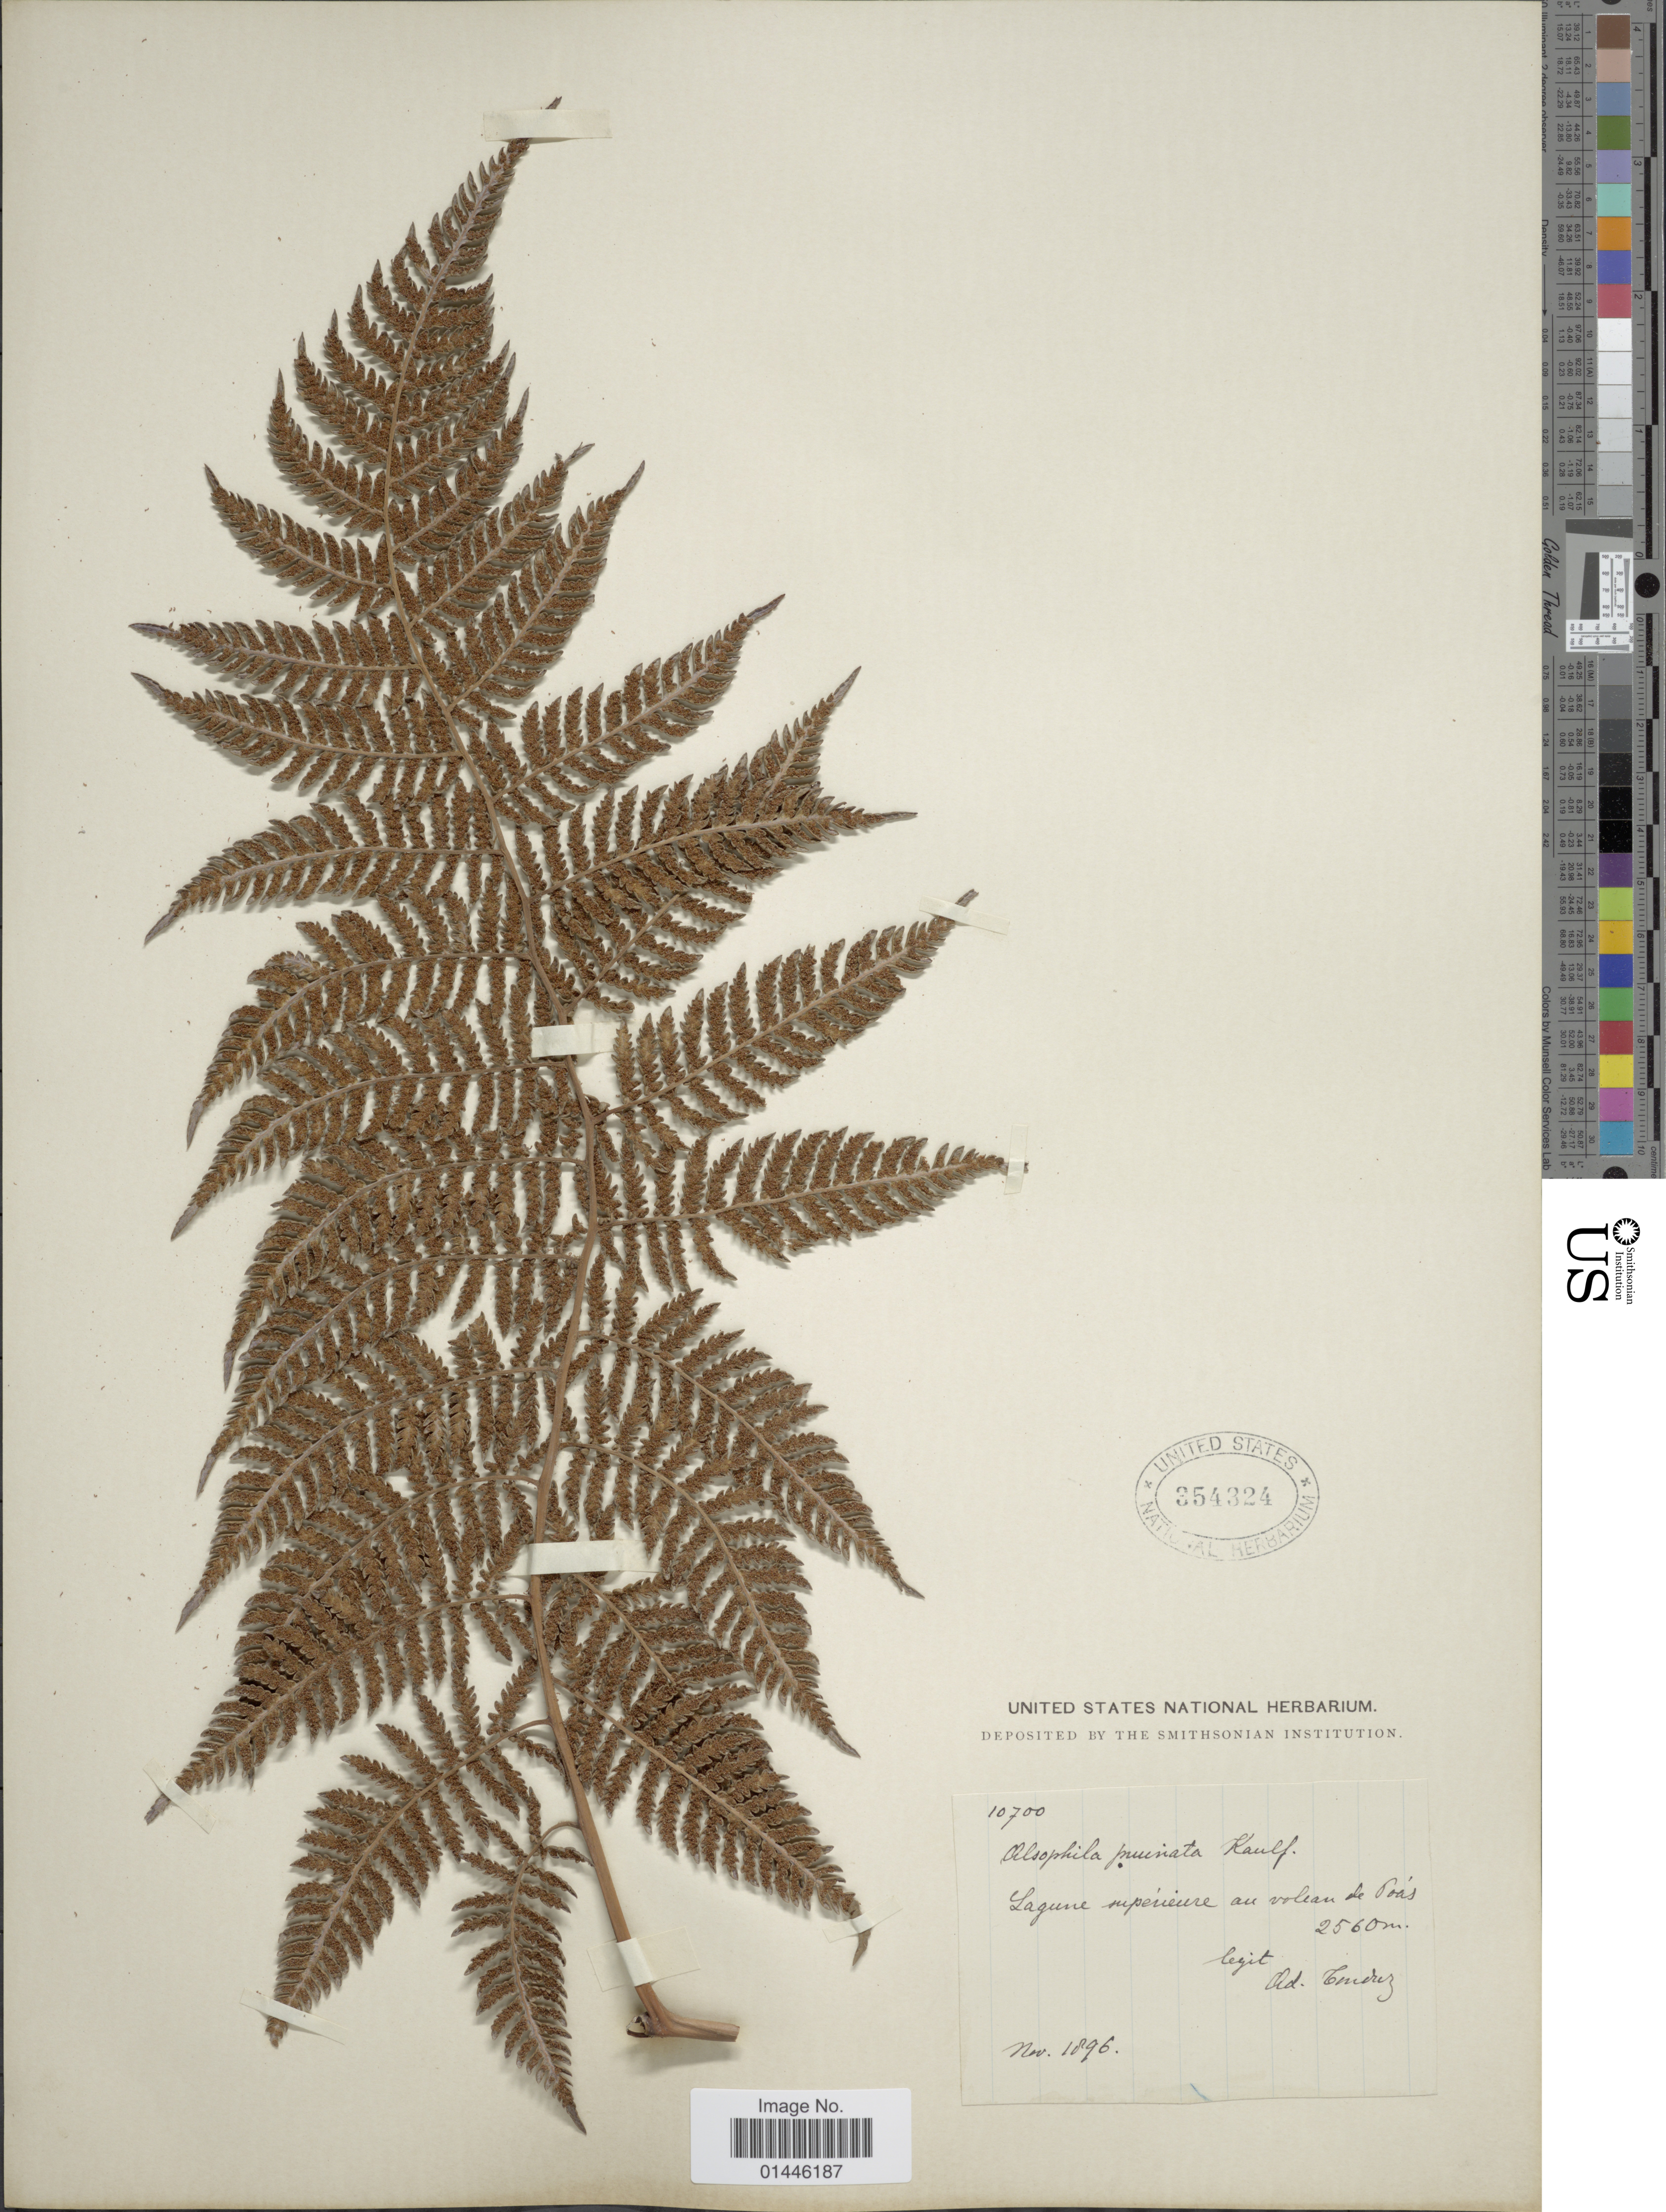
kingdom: Plantae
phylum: Tracheophyta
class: Polypodiopsida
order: Cyatheales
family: Dicksoniaceae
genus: Lophosoria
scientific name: Lophosoria quadripinnata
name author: (J.F. Gmel.) C. Chr.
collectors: A. Tonduz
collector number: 10700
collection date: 1896-11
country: Costa Rica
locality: Volcan de Poas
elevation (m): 2560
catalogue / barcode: US 354324